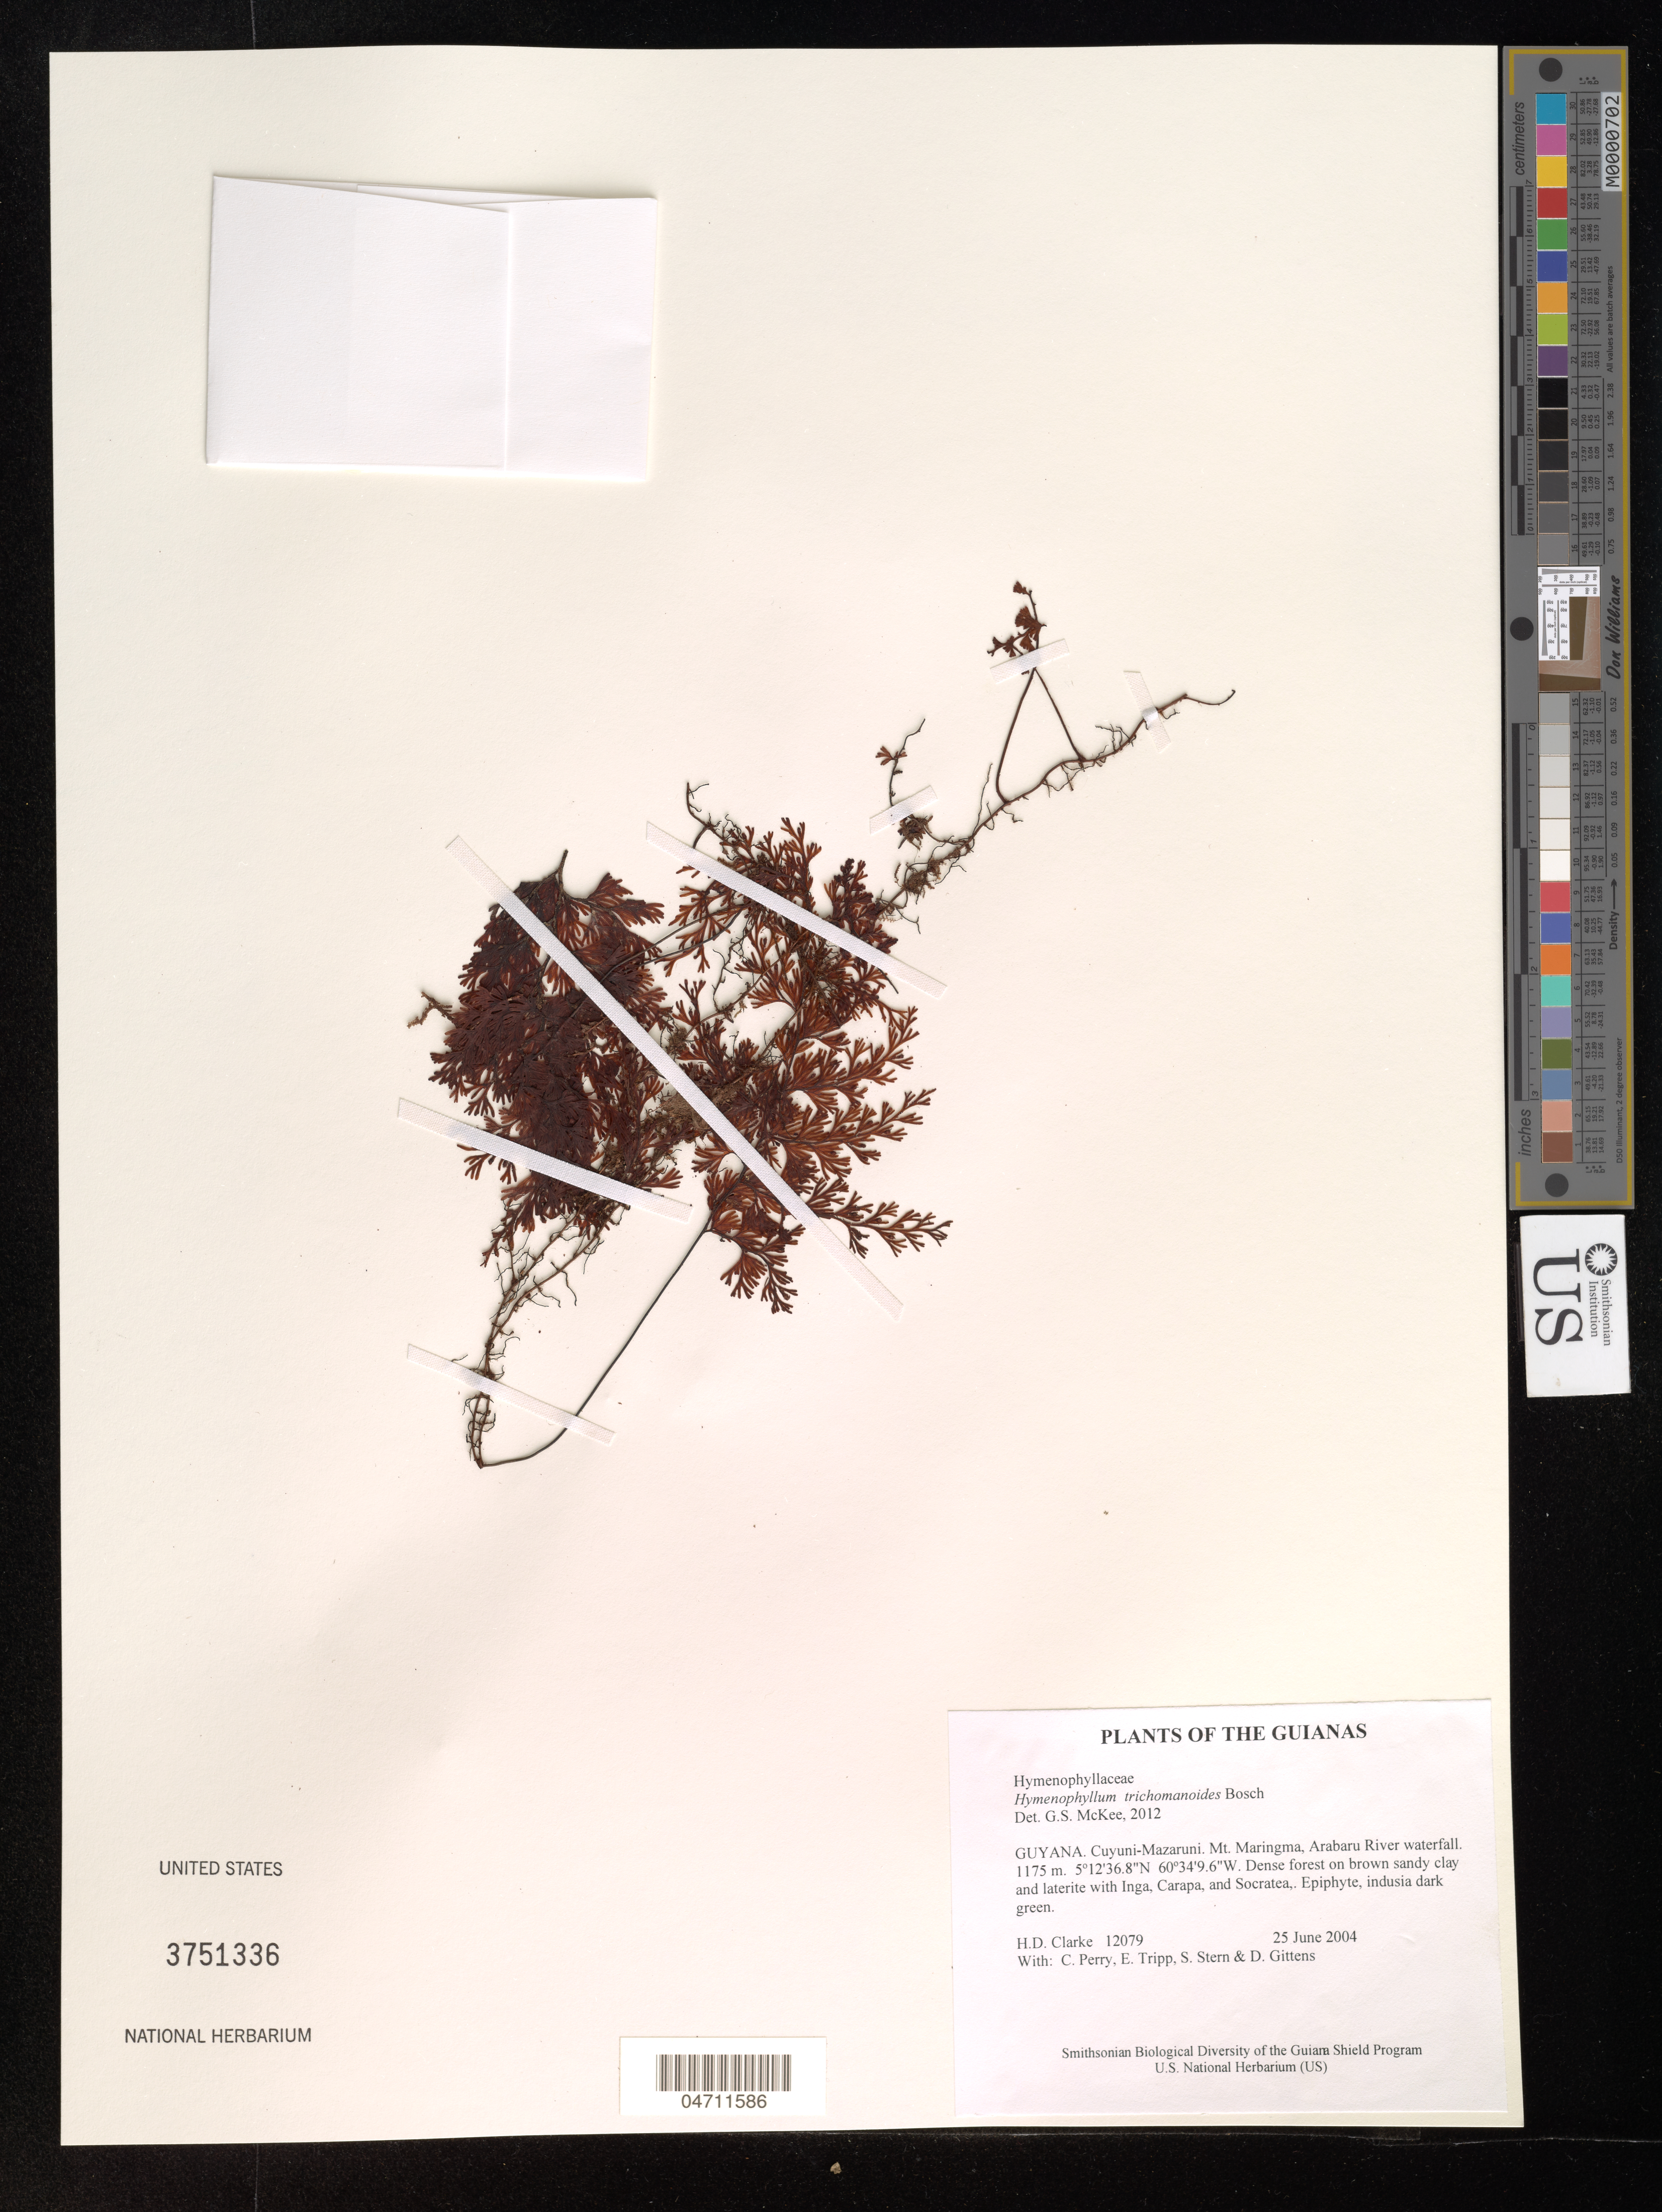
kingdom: Plantae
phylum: Tracheophyta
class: Polypodiopsida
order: Hymenophyllales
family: Hymenophyllaceae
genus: Hymenophyllum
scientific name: Hymenophyllum trichomanoides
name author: Bosch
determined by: McKee, G. S., (US), NMNH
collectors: H. D. Clarke, C. Perry, E. Tripp, S. R. Stern & D. Gittens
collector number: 12079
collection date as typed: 25 June 2004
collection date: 2004-06-25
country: Guyana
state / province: Cuyuni-Mazaruni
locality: Mt. Maringma, Arabaru River waterfall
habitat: Dense forest on brown sandy clay and laterite with Inga, Carapa, and Socratea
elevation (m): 1175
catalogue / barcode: US 3751336